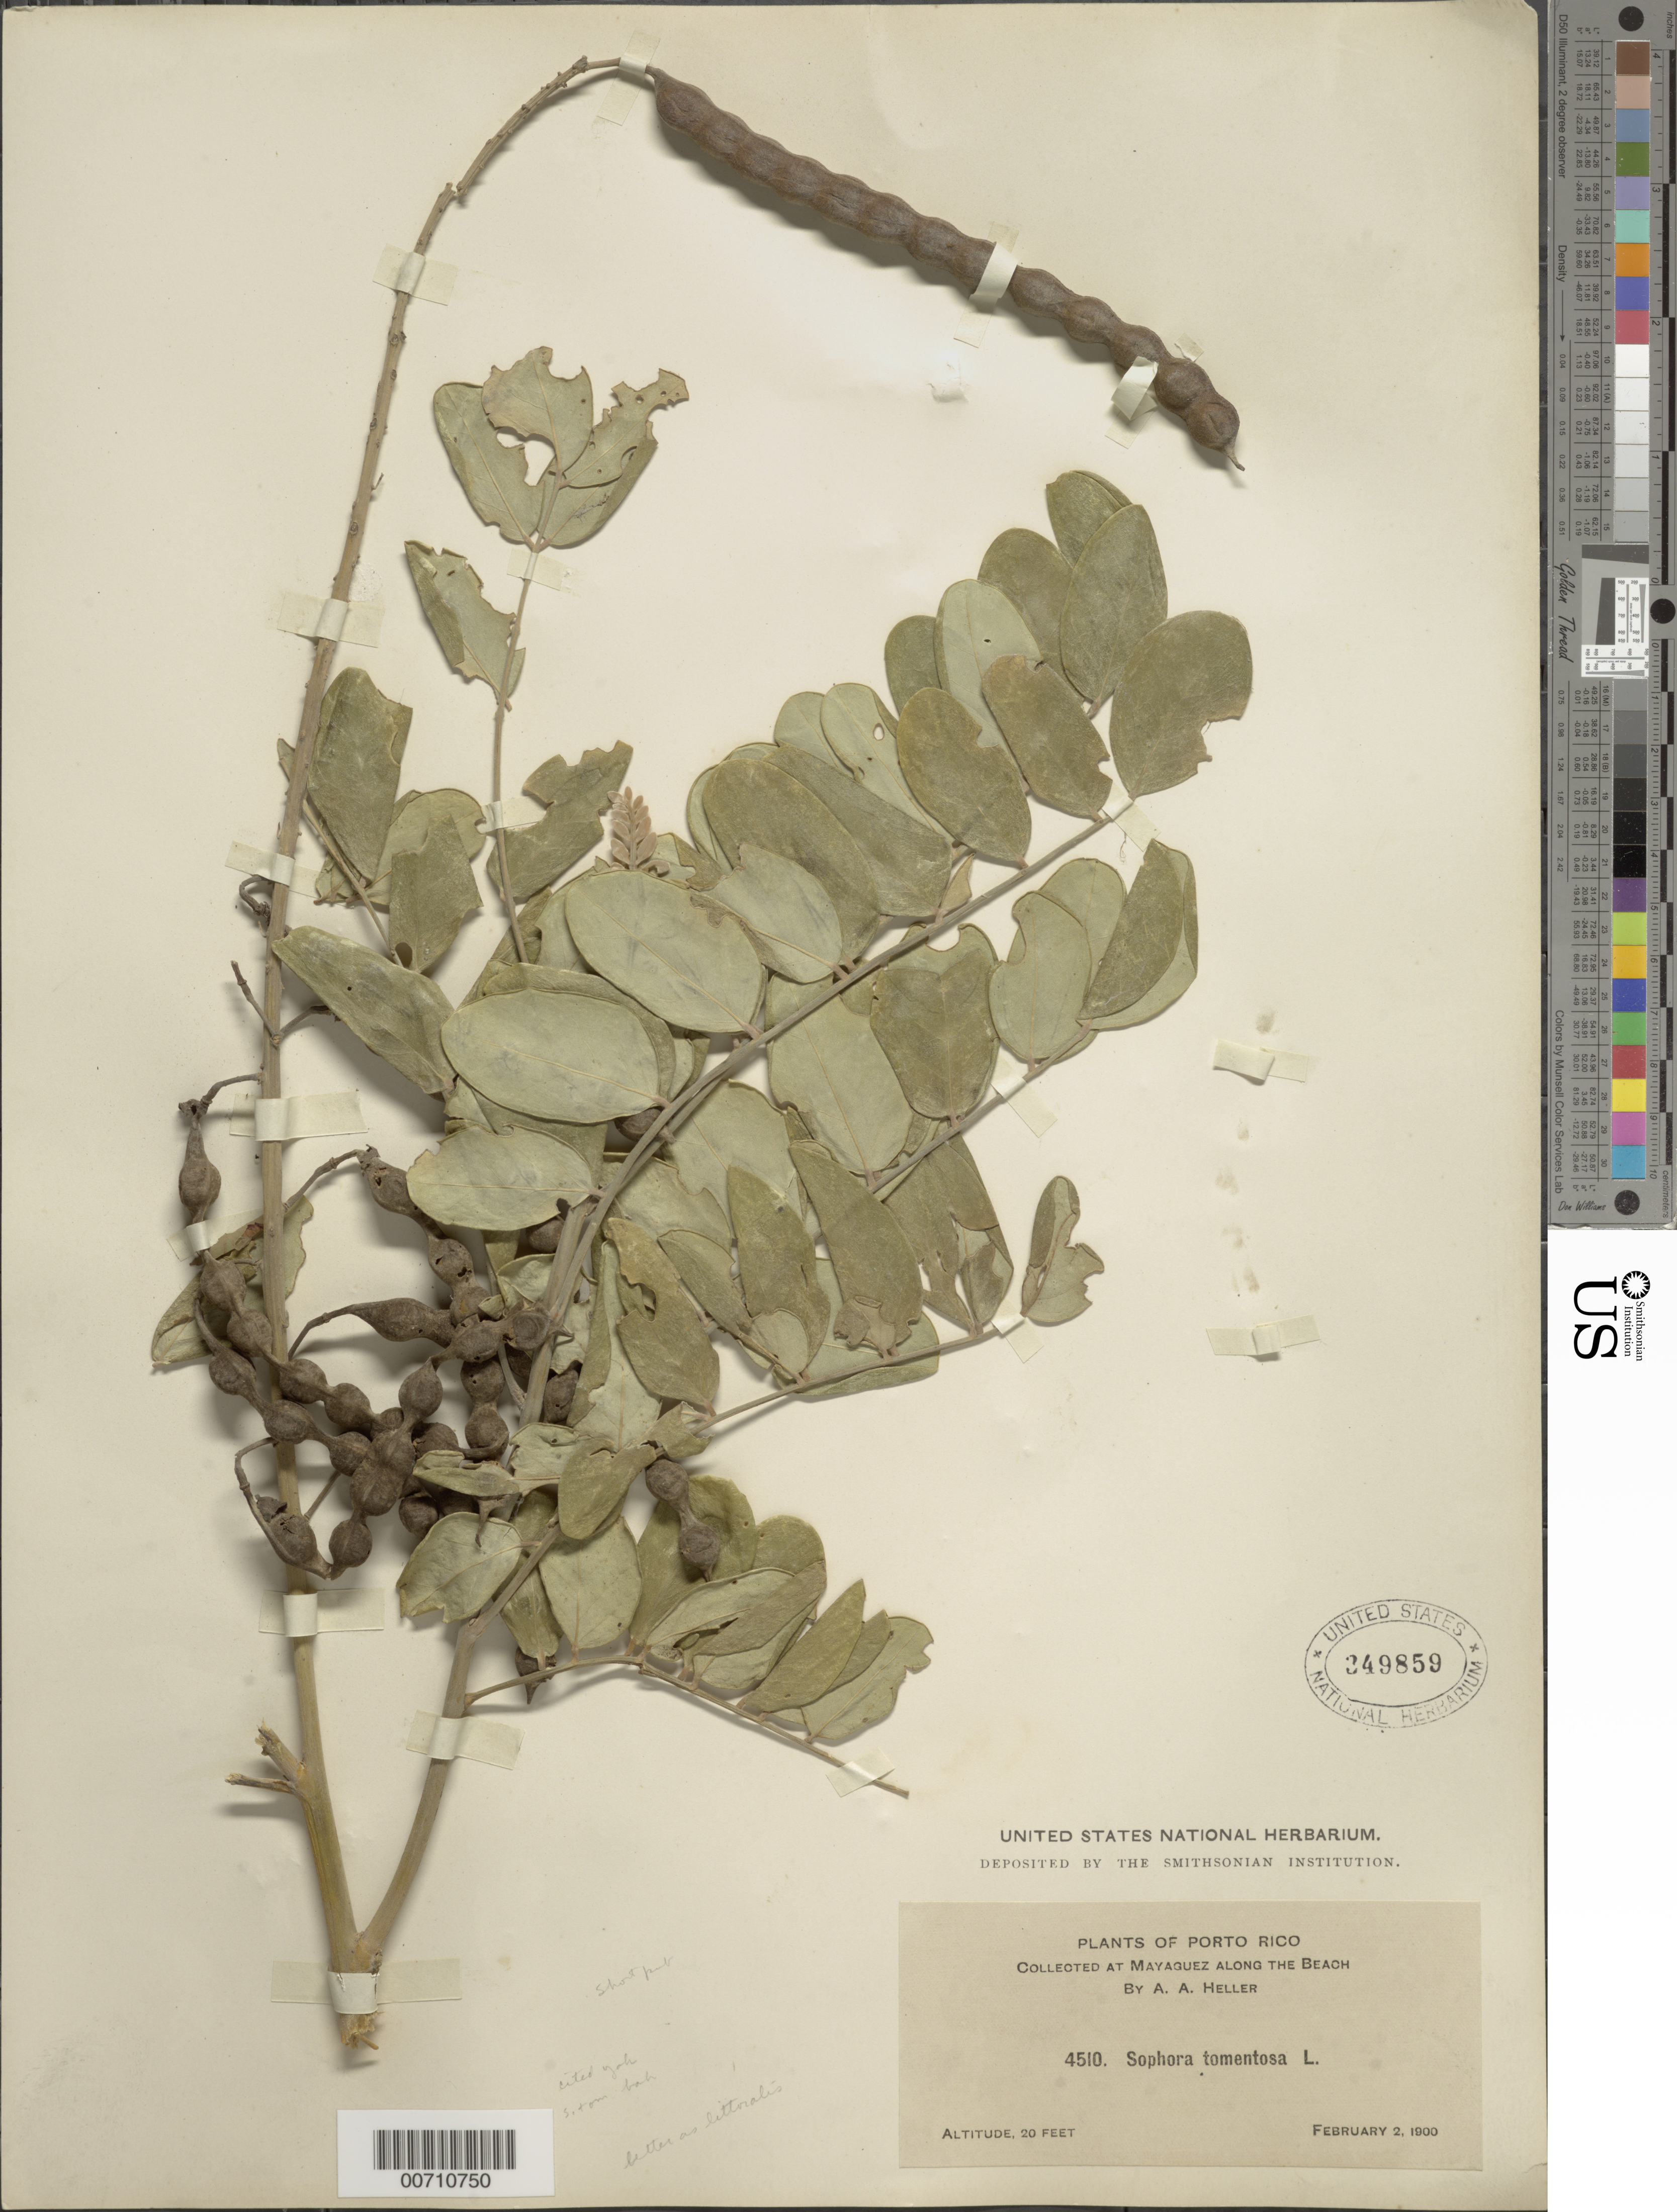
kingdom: Plantae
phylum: Tracheophyta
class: Magnoliopsida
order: Fabales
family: Fabaceae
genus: Sophora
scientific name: Sophora tomentosa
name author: L.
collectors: A. A. Heller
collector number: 4510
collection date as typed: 02 Feb 1900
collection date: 1900-02-02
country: Puerto Rico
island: Greater Antilles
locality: Mayaguez.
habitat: Along the beach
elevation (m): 6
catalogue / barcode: US 349859